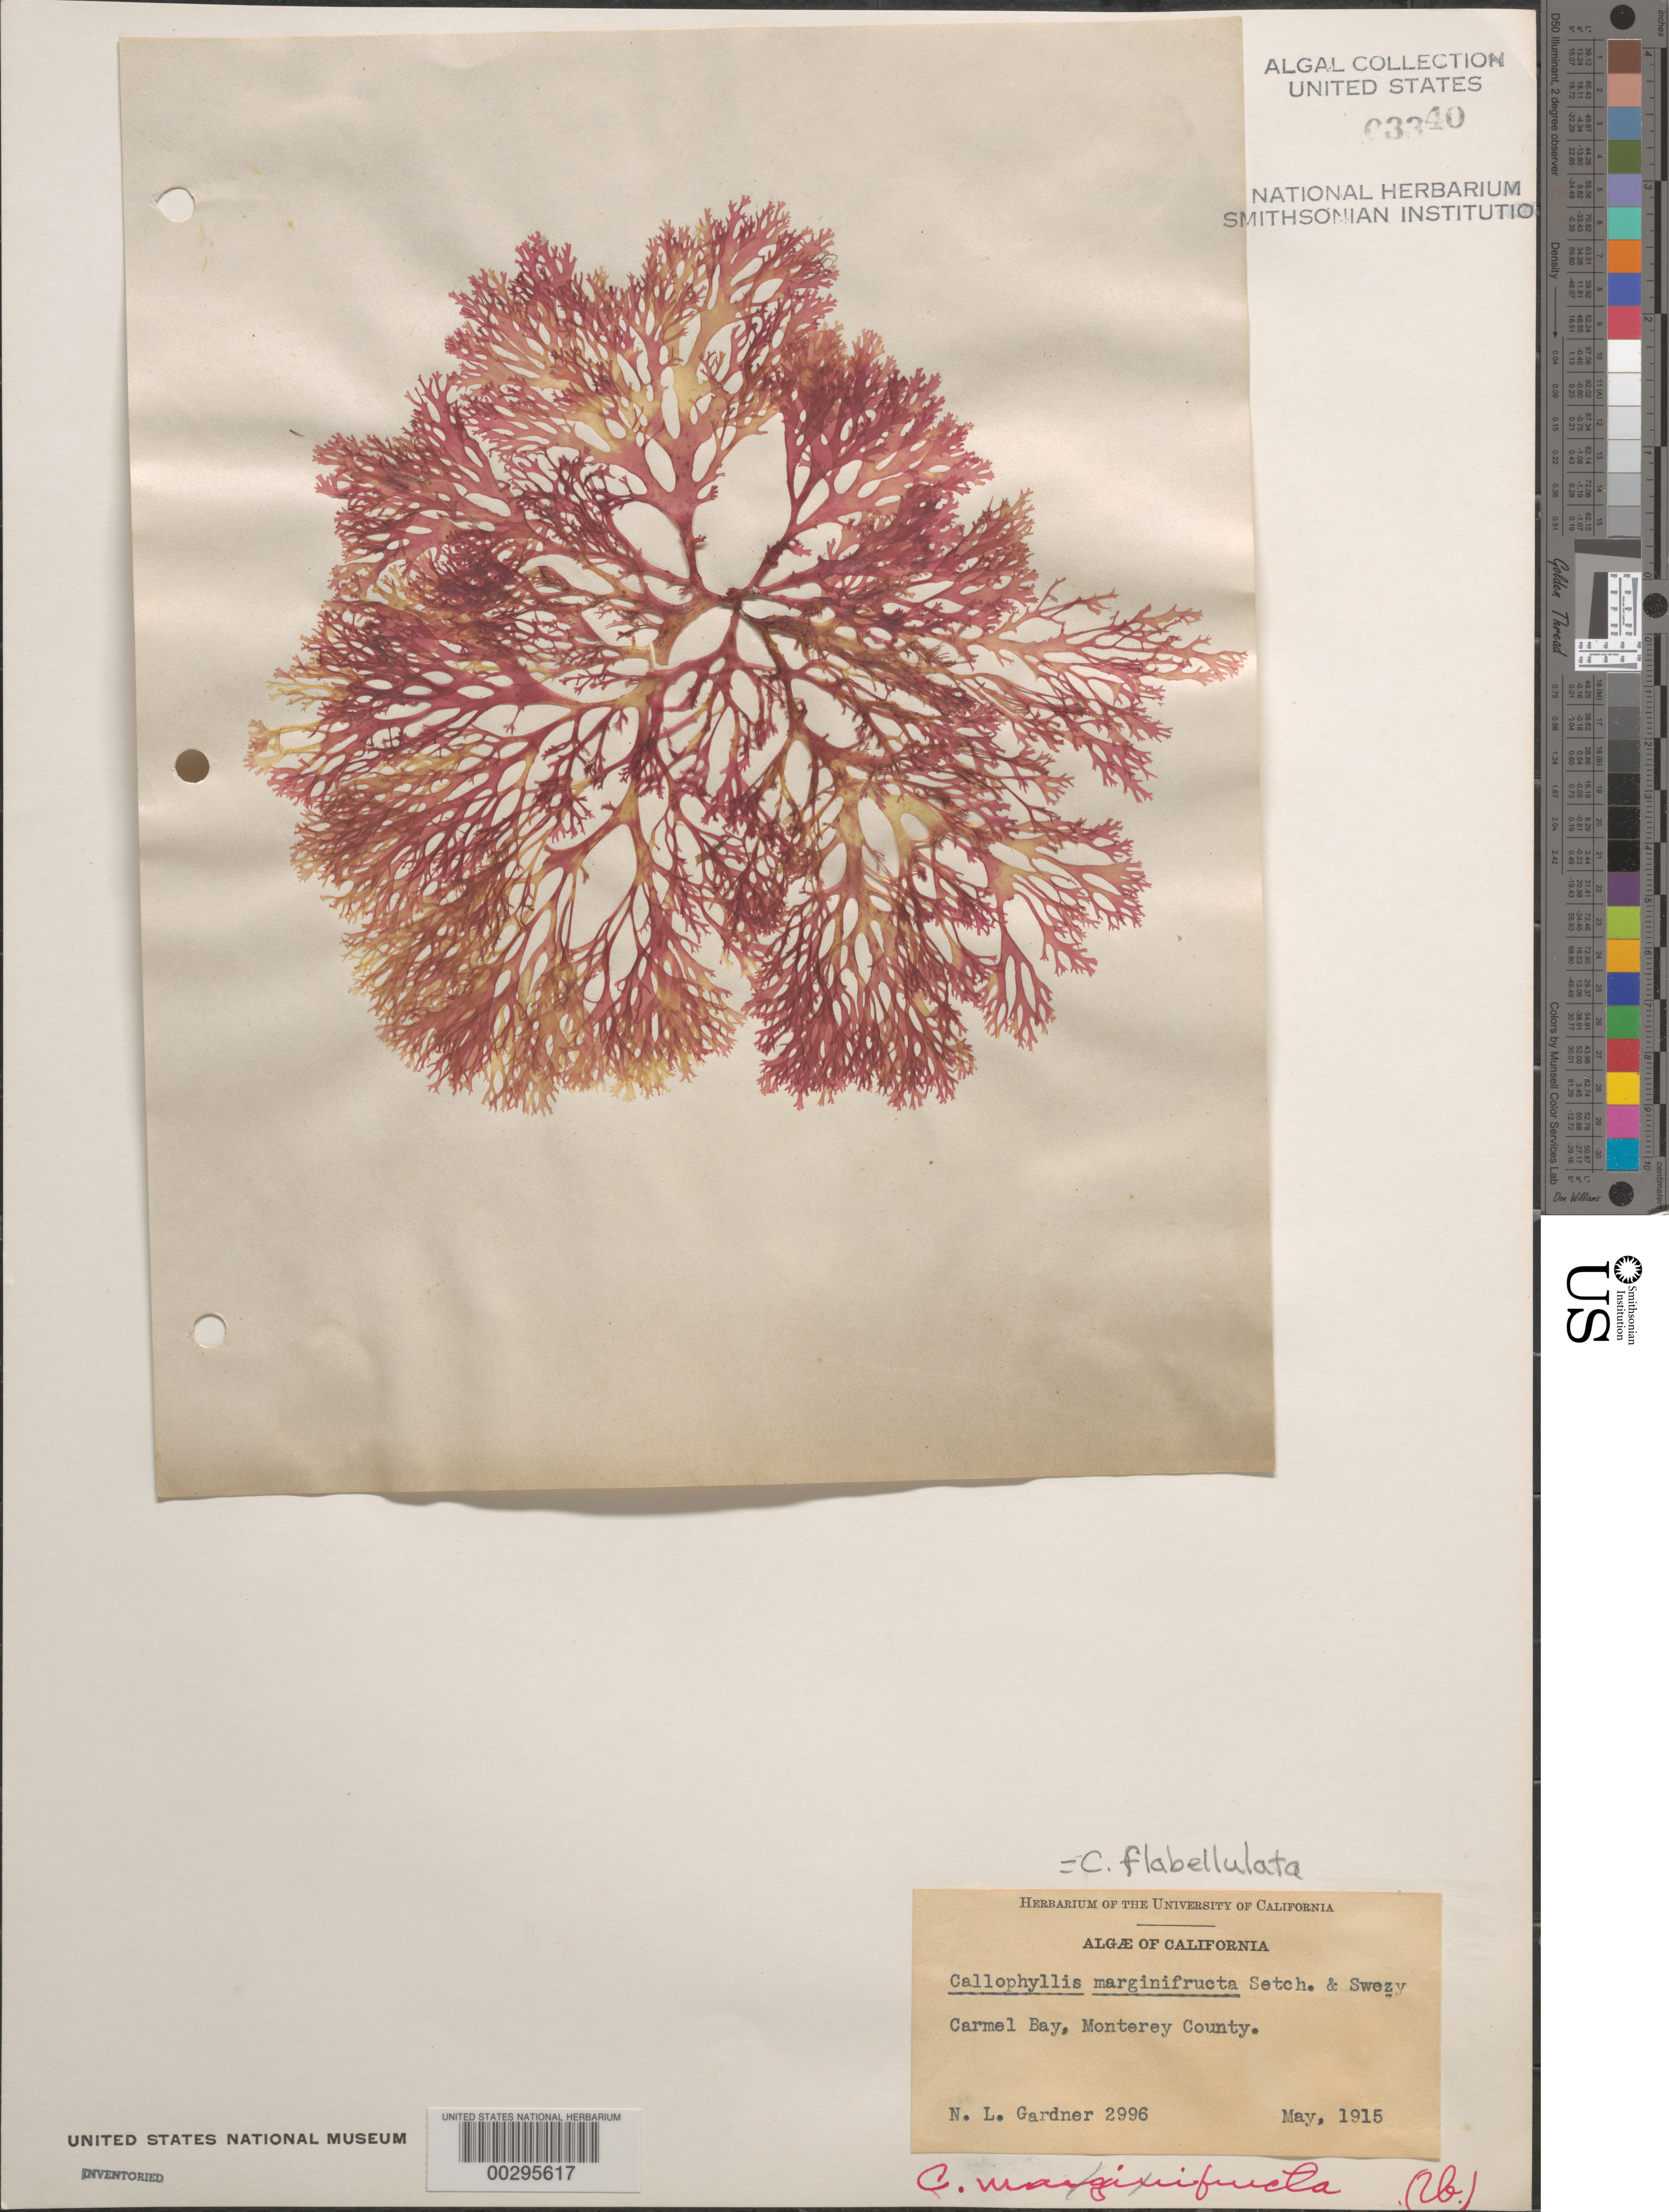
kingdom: Plantae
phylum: Rhodophyta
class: Florideophyceae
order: Gigartinales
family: Kallymeniaceae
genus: Callophyllis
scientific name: Callophyllis flabellulata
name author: Harv.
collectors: N. Gardner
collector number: NLG 2996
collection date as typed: May 1915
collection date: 1915-05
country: United States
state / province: California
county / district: Monterey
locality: Carmel Bay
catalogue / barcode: US 3340